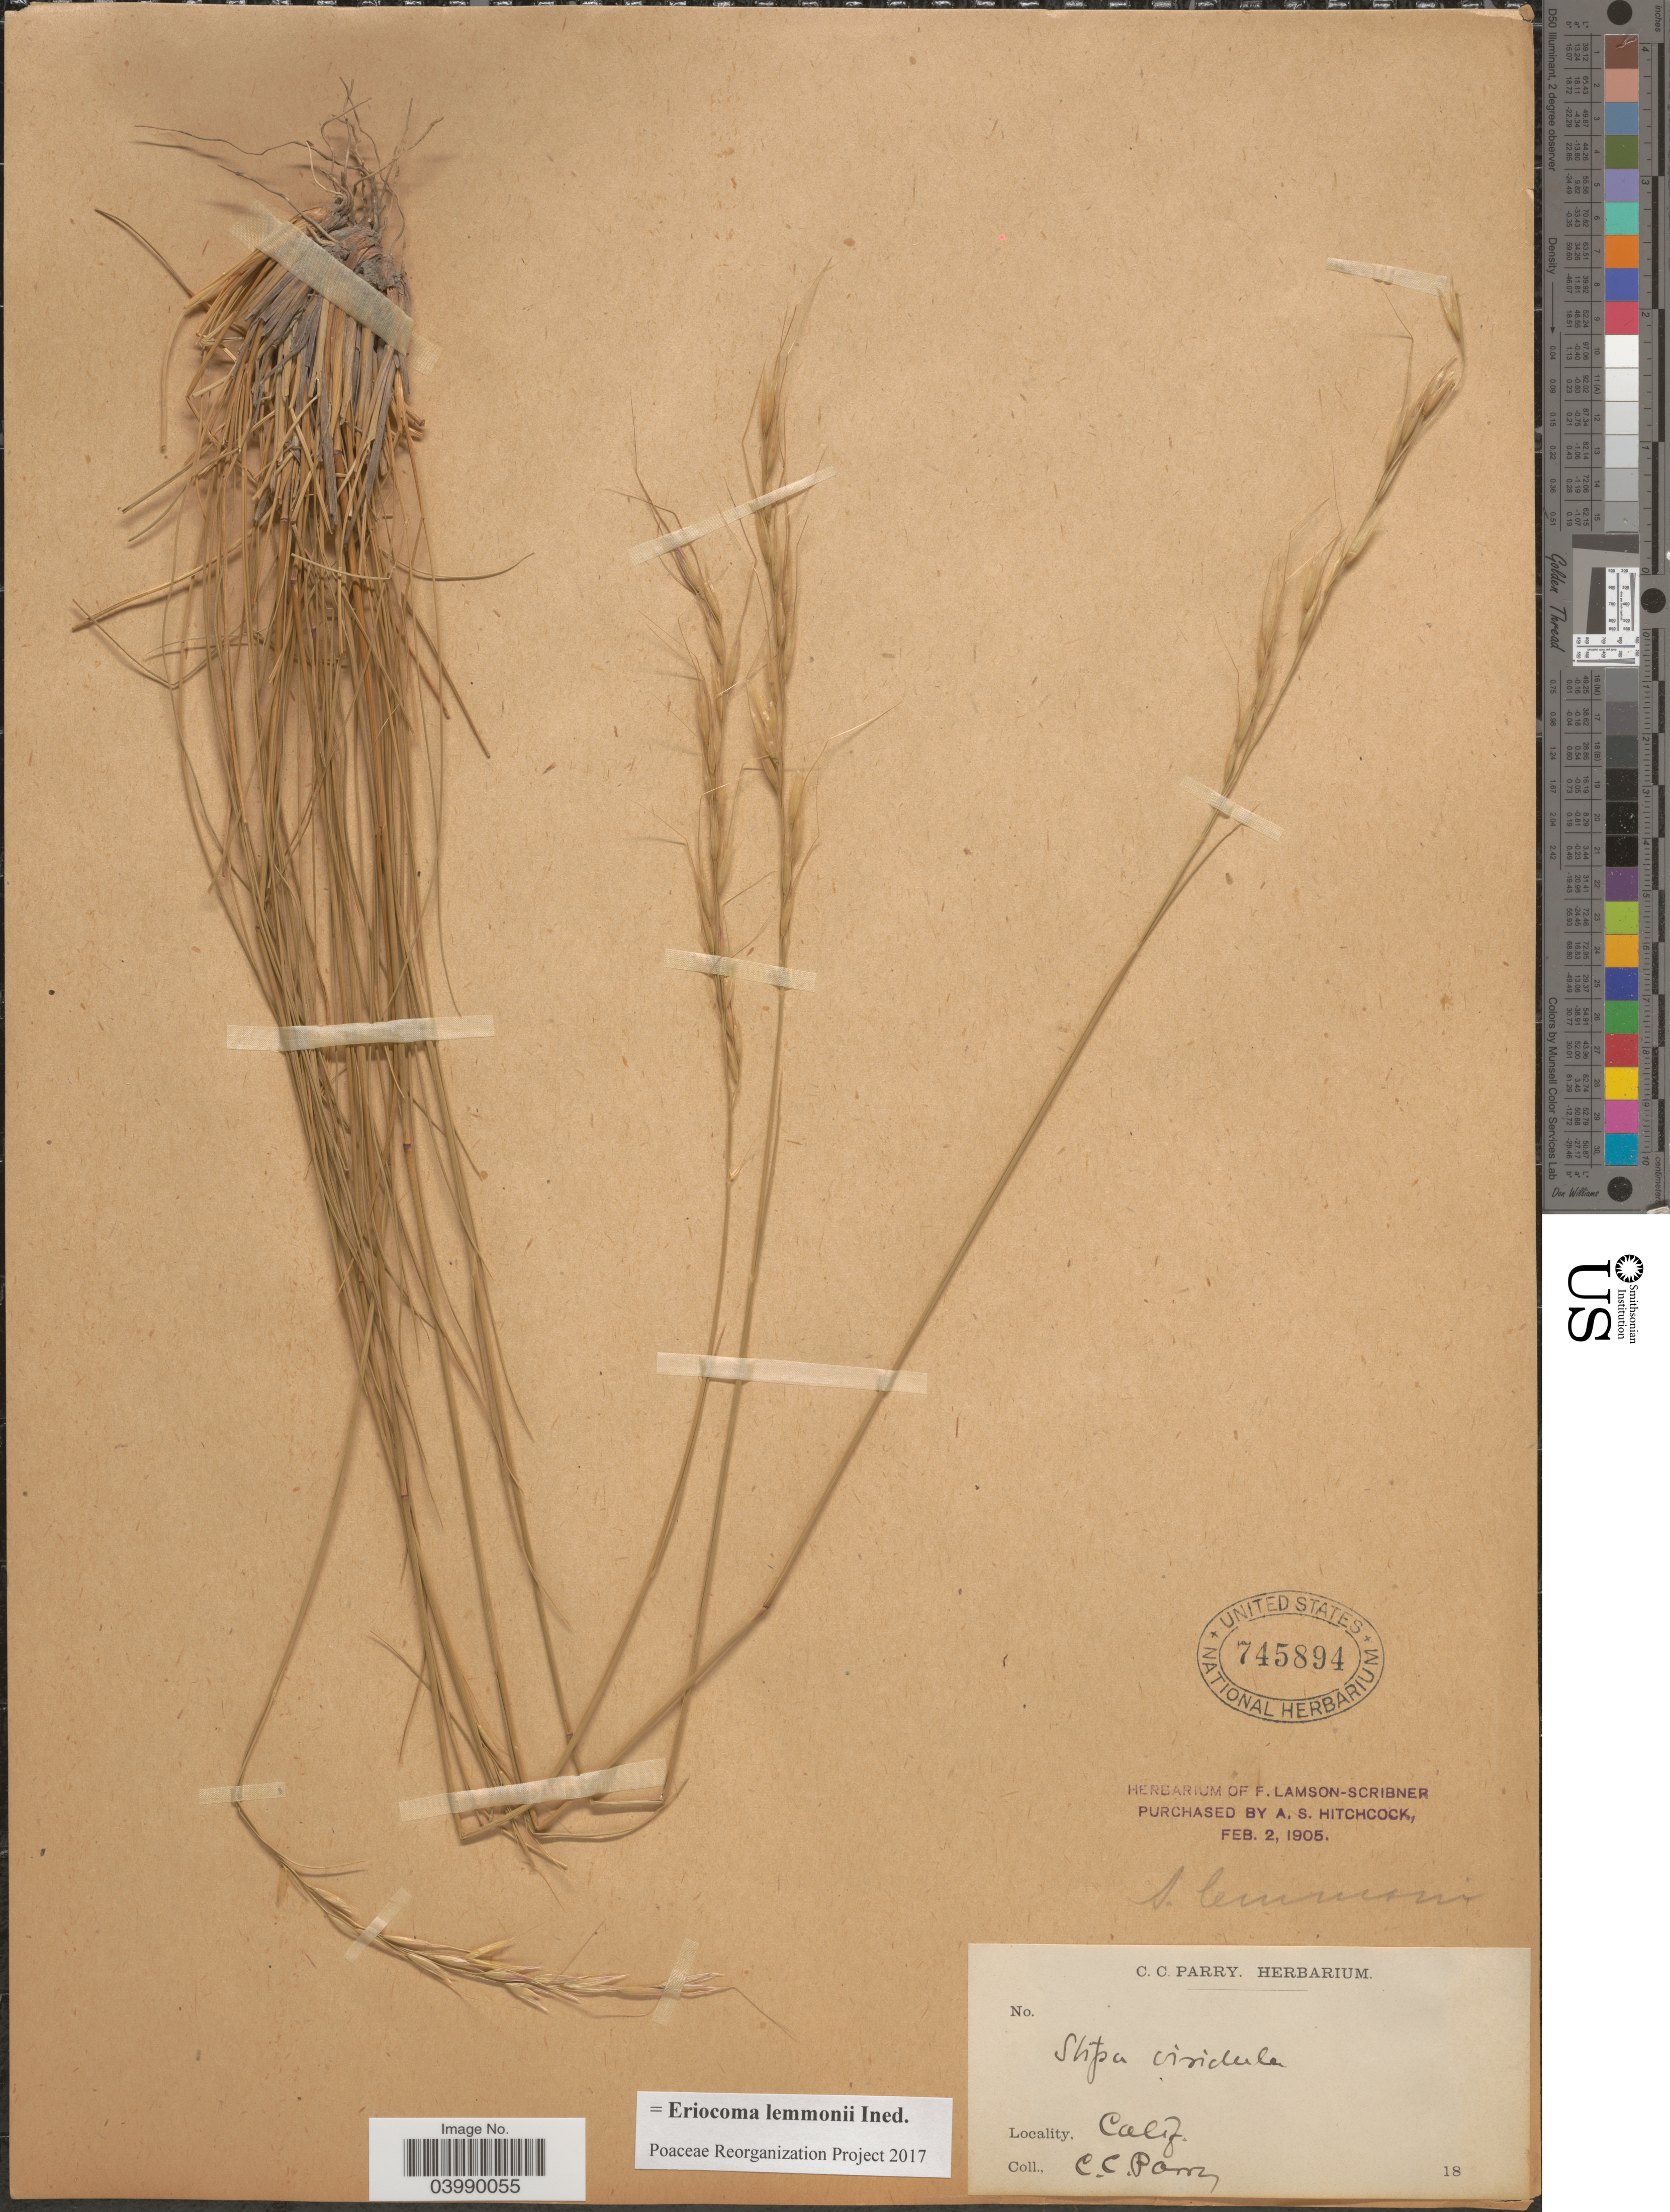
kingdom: Plantae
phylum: Tracheophyta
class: Liliopsida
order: Poales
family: Poaceae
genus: Eriocoma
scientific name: Eriocoma lemmonii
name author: (Vasey) Romasch.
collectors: C. C. Parry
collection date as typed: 18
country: United States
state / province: California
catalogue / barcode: US 745894